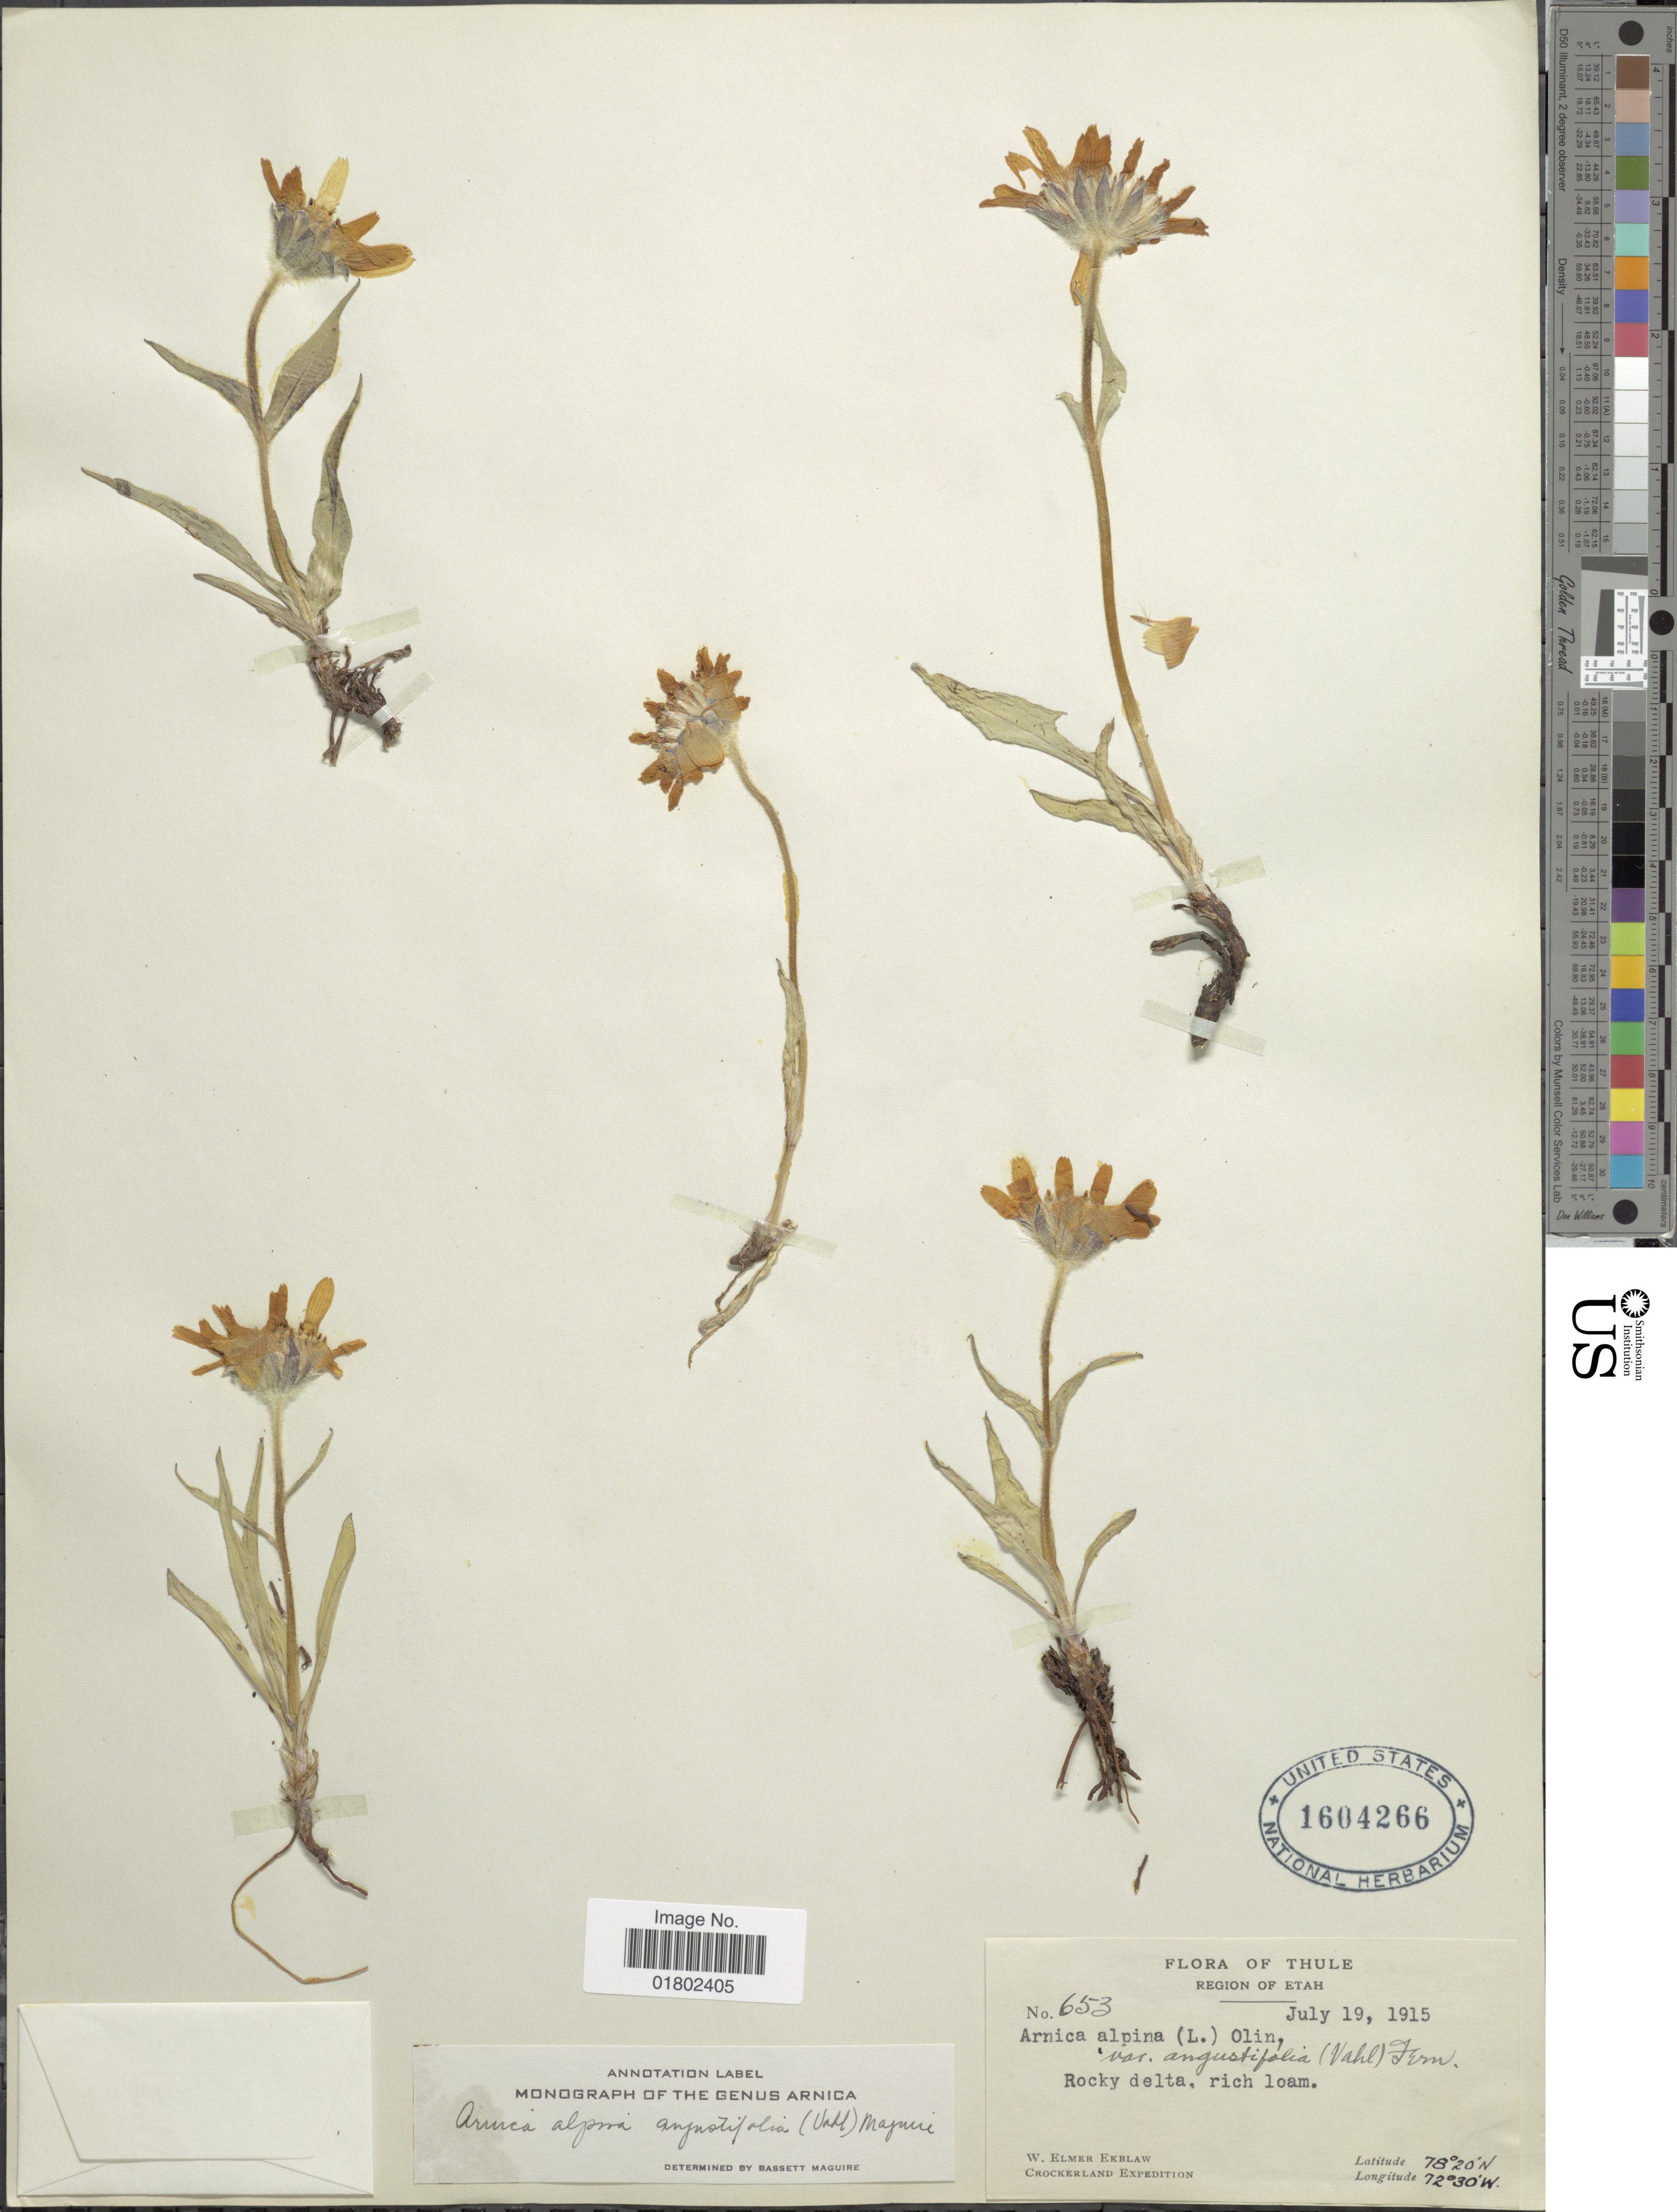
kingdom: Plantae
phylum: Tracheophyta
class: Magnoliopsida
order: Asterales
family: Asteraceae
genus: Arnica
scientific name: Arnica alpina var. angustifolia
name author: (Vahl) Maguire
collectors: W. Ekblaw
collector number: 653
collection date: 1915-07-19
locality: Thule, Region of Etah, Crockerland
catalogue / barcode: US 1604266